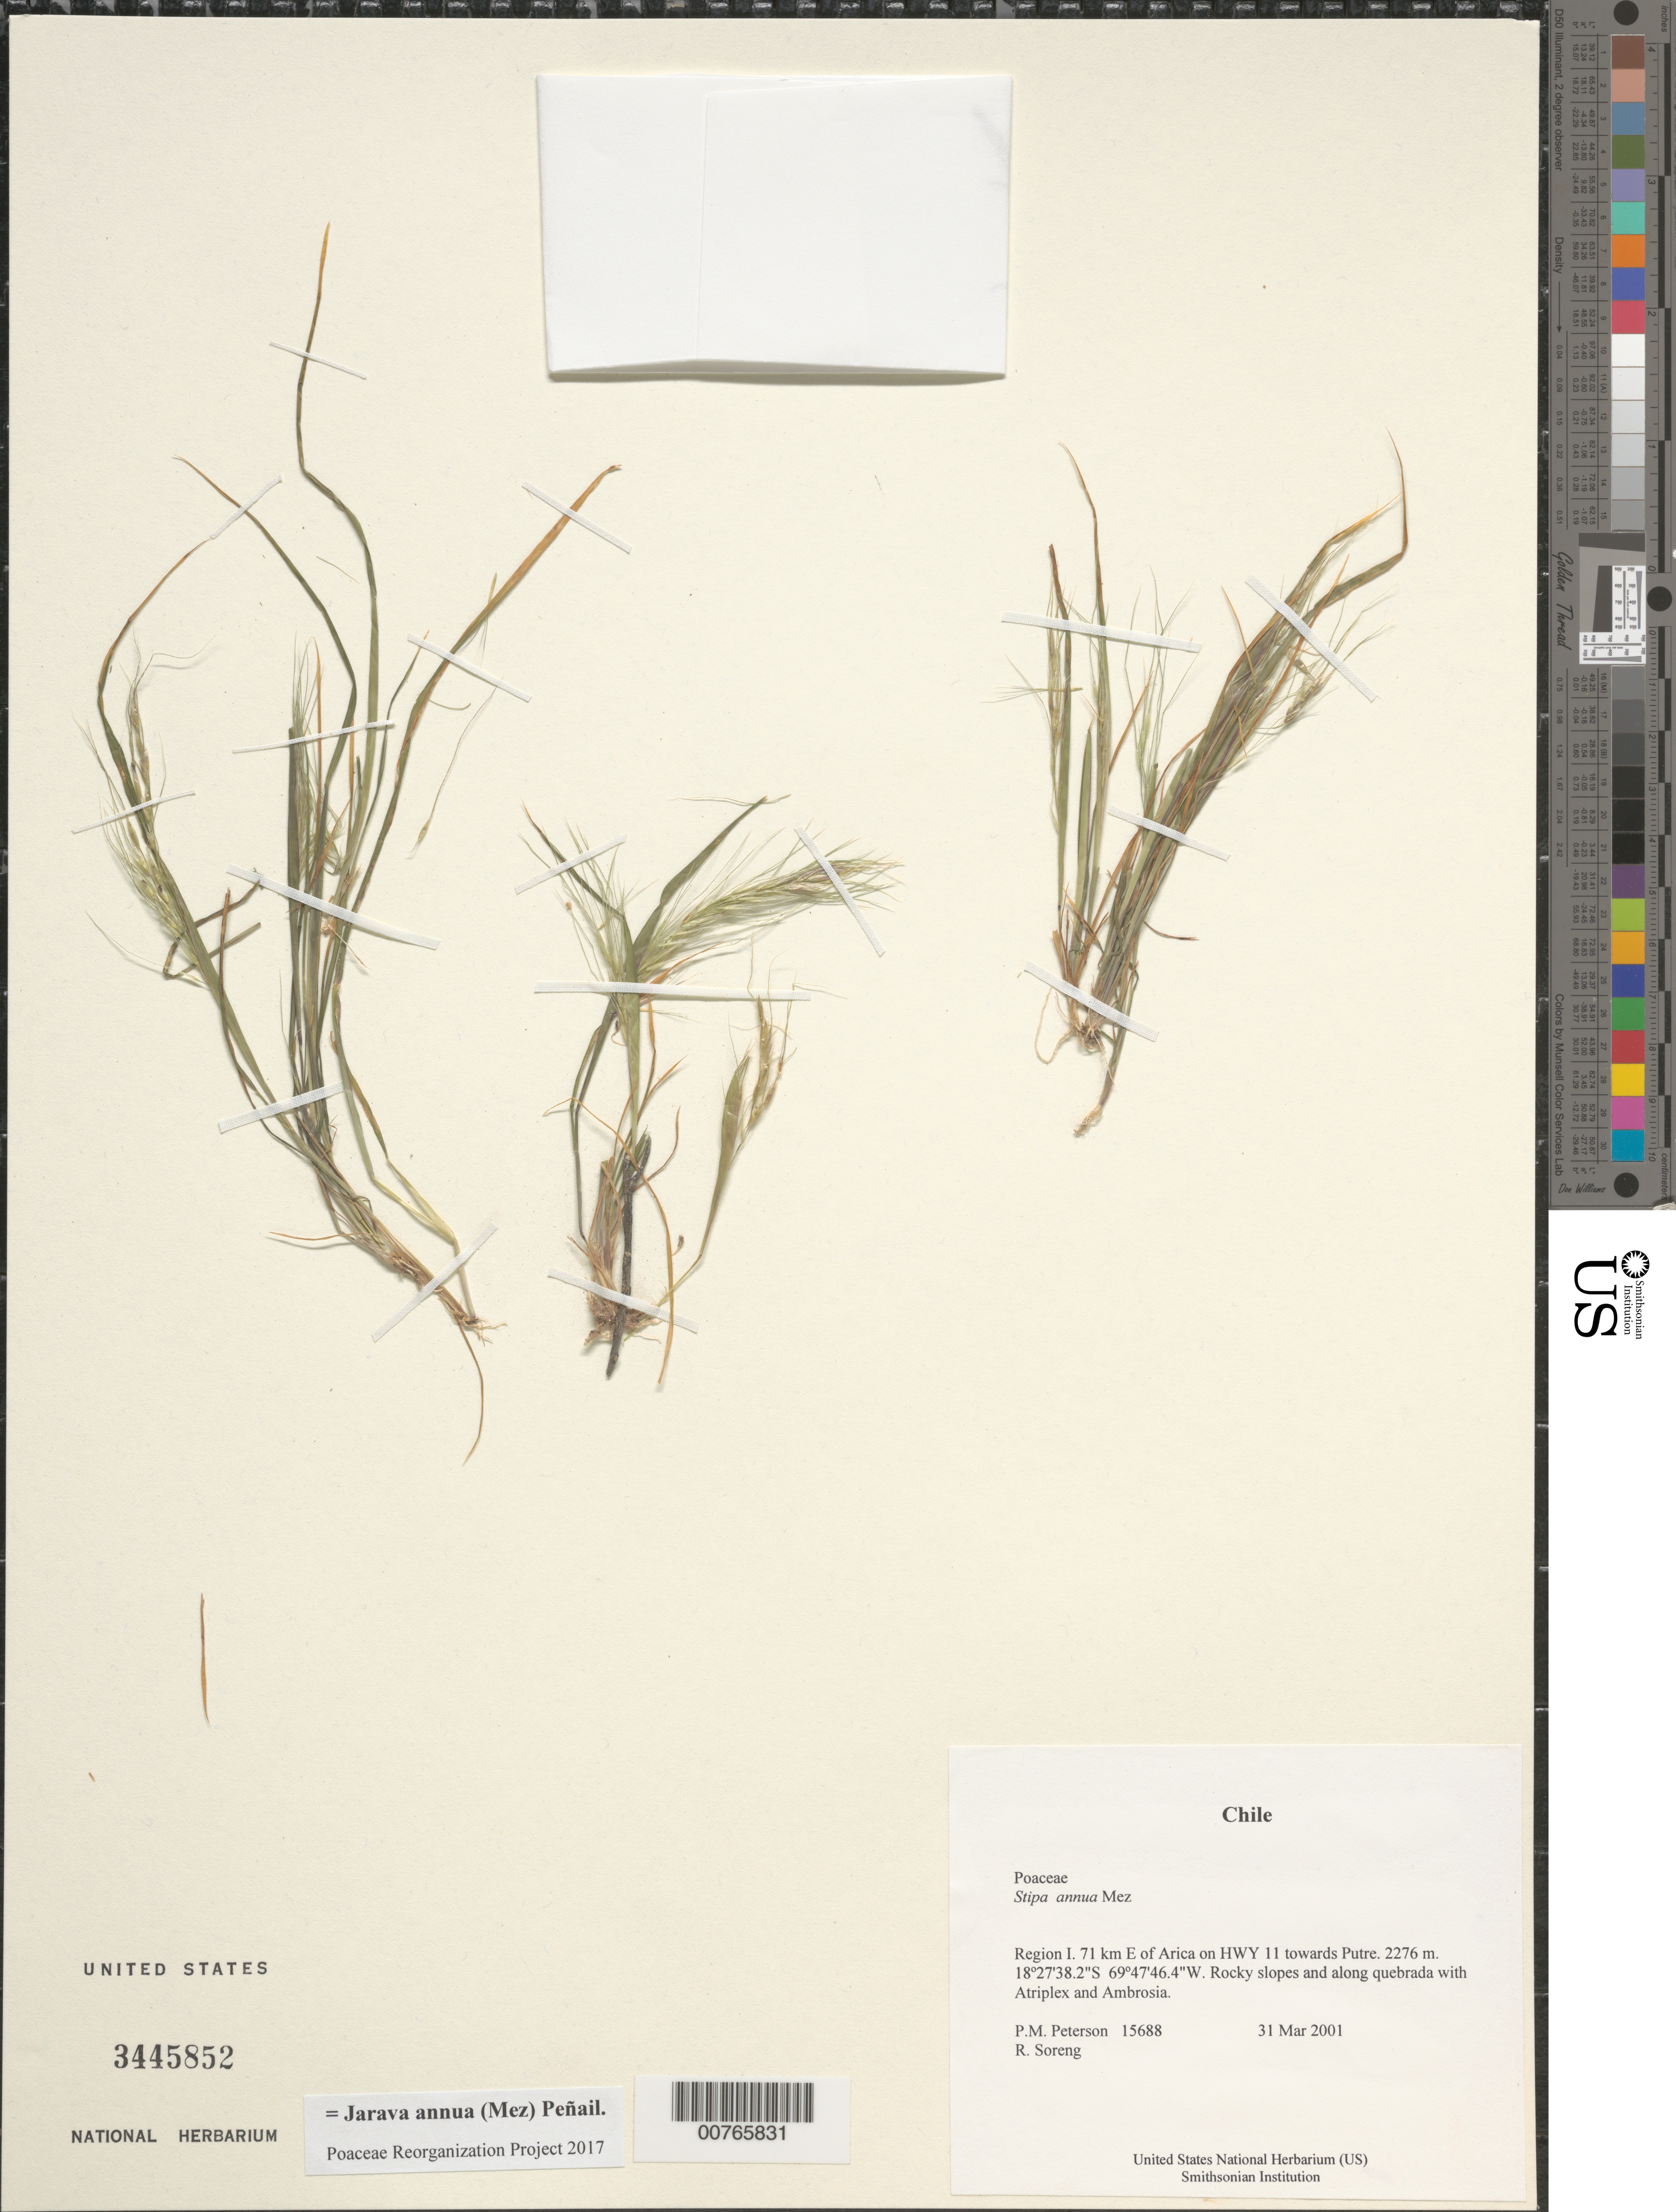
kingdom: Plantae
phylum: Tracheophyta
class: Liliopsida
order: Poales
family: Poaceae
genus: Jarava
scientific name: Jarava annua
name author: Mez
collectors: P. M. Peterson & R. J. Soreng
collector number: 15688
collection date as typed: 31 Mar 2001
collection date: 2001-03-31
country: Chile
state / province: Tarapacá (I)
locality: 71 km E of Arica on HWY 11 towards Putre.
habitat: Rocky slopes and along quebrada with Atriplex and Ambrosia.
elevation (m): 2276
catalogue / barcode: US 3445852